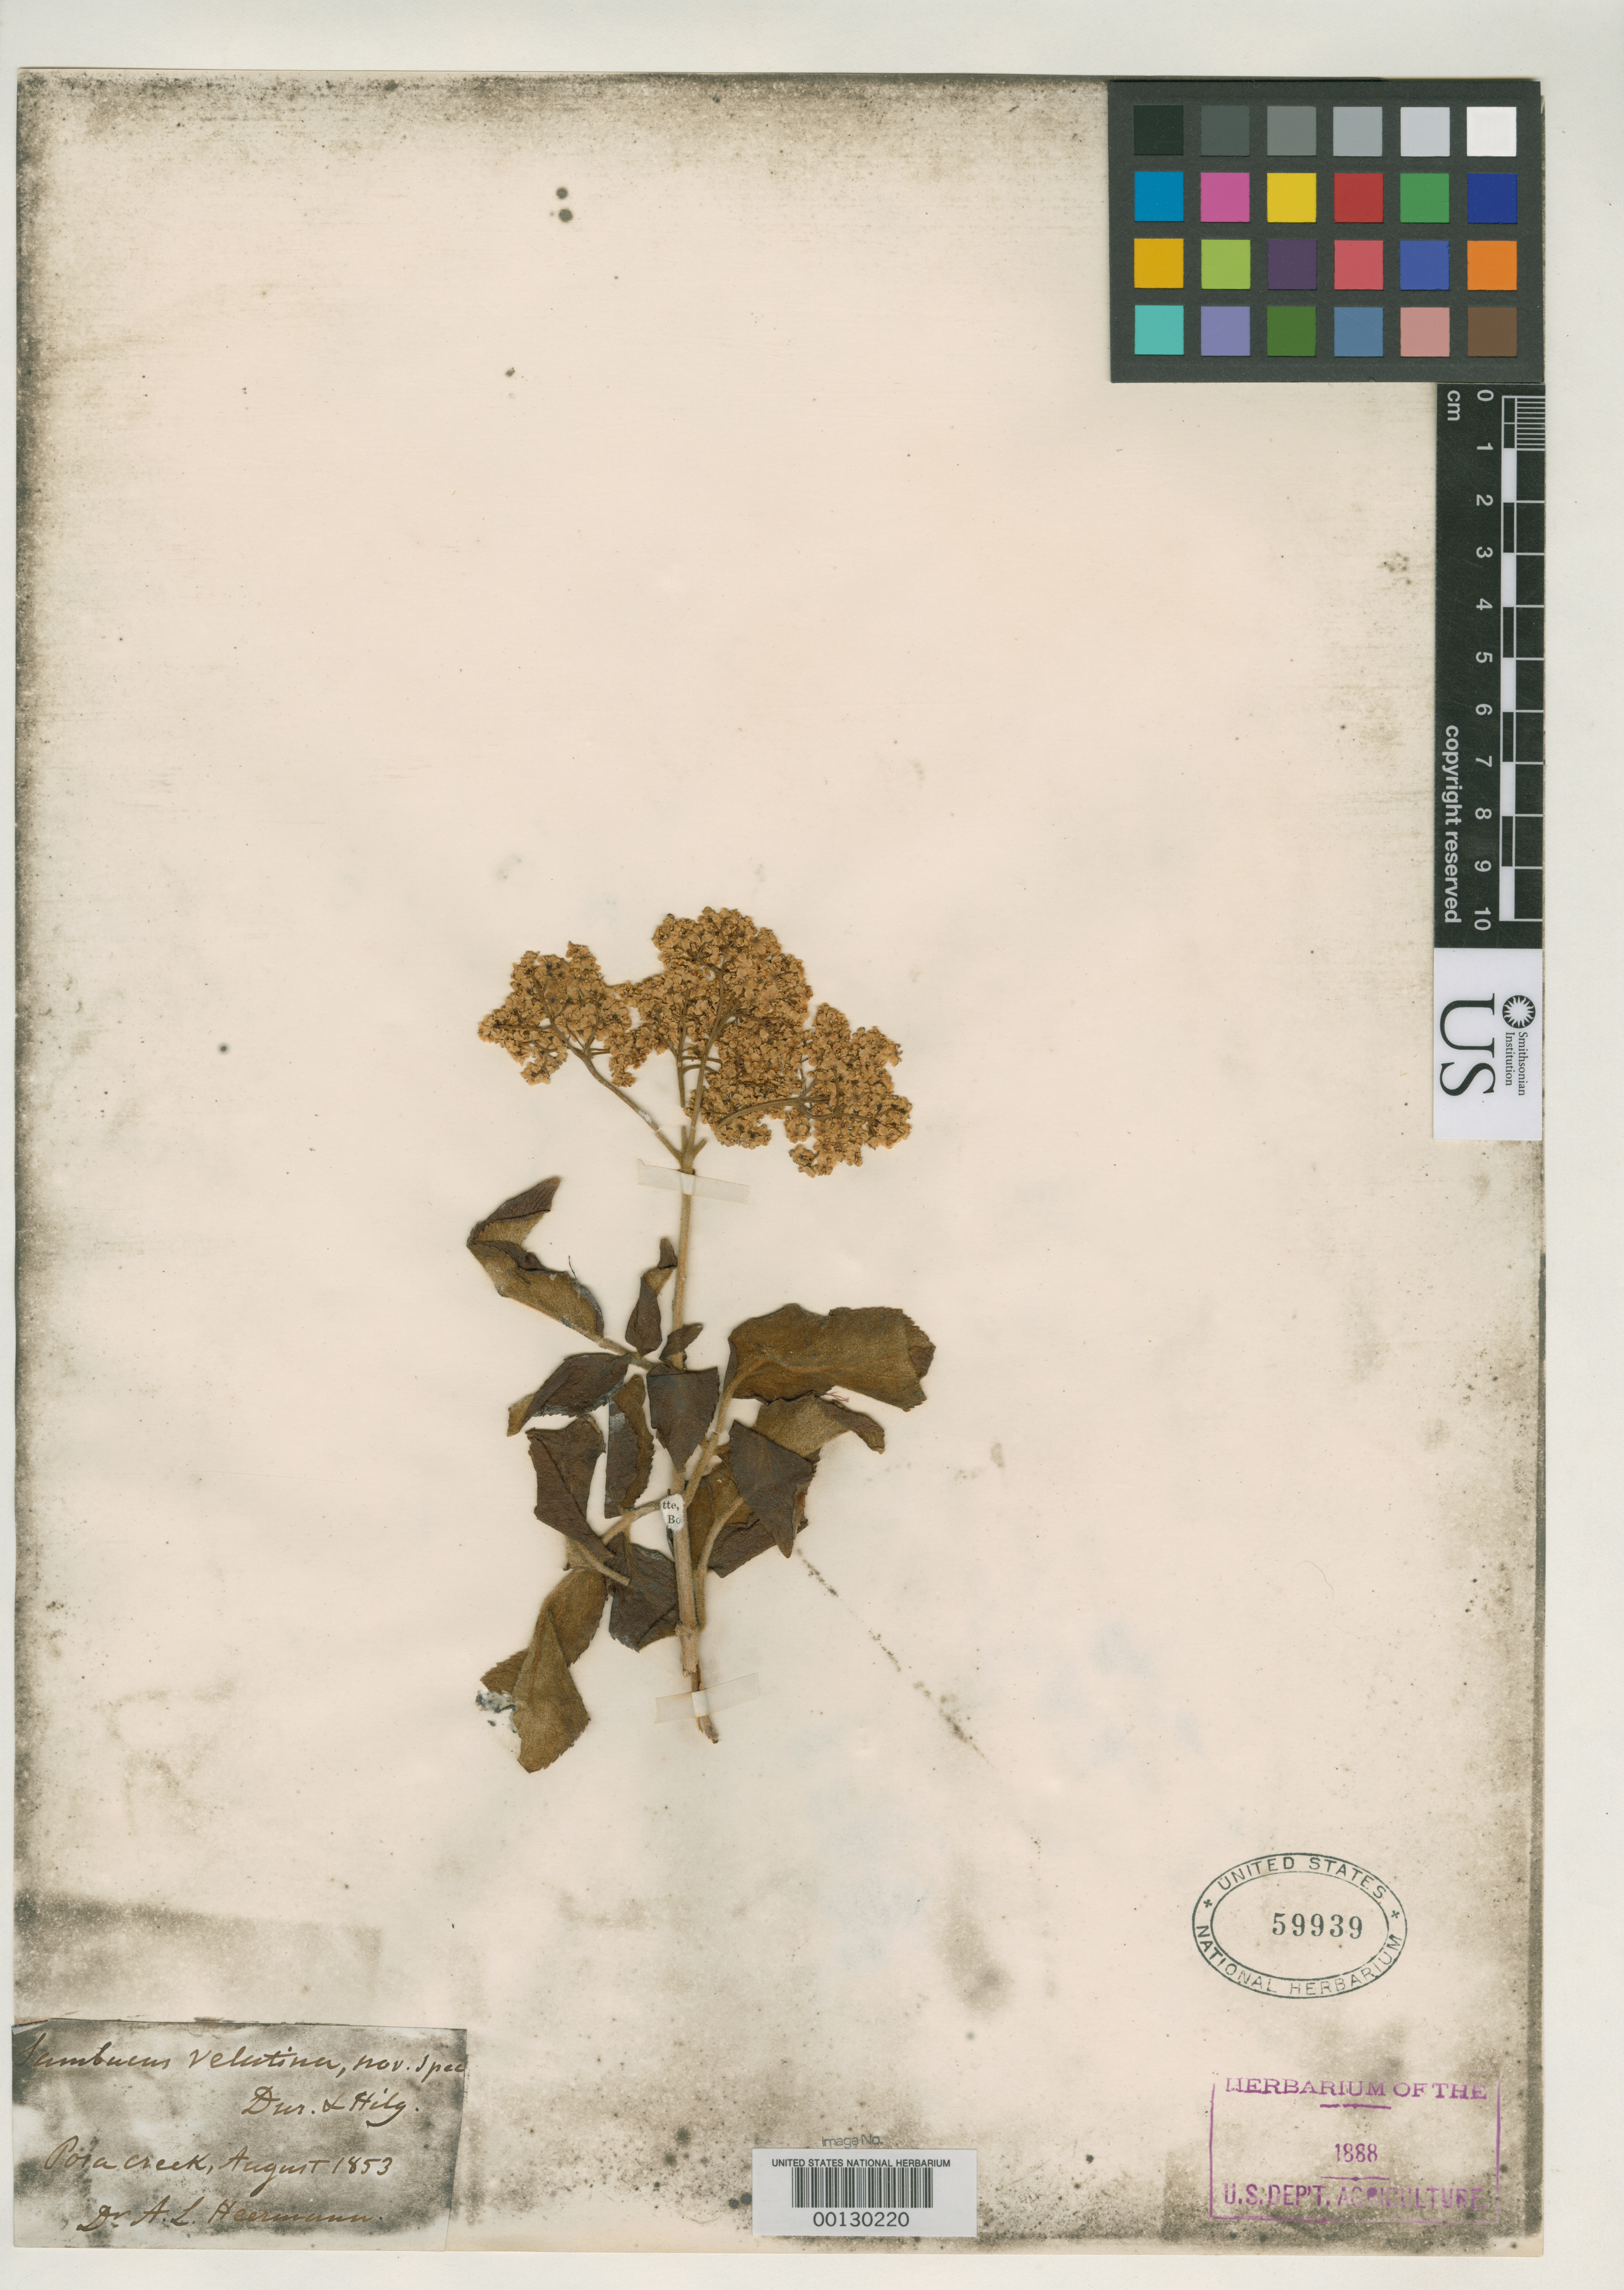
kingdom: Plantae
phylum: Tracheophyta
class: Magnoliopsida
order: Dipsacales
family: Viburnaceae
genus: Sambucus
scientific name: Sambucus velutina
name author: Durand & Hilg.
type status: Type Collection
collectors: A. Heermann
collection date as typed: Aug 1853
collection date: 1853-08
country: United States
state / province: California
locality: Posa Creek.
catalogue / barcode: US 59939